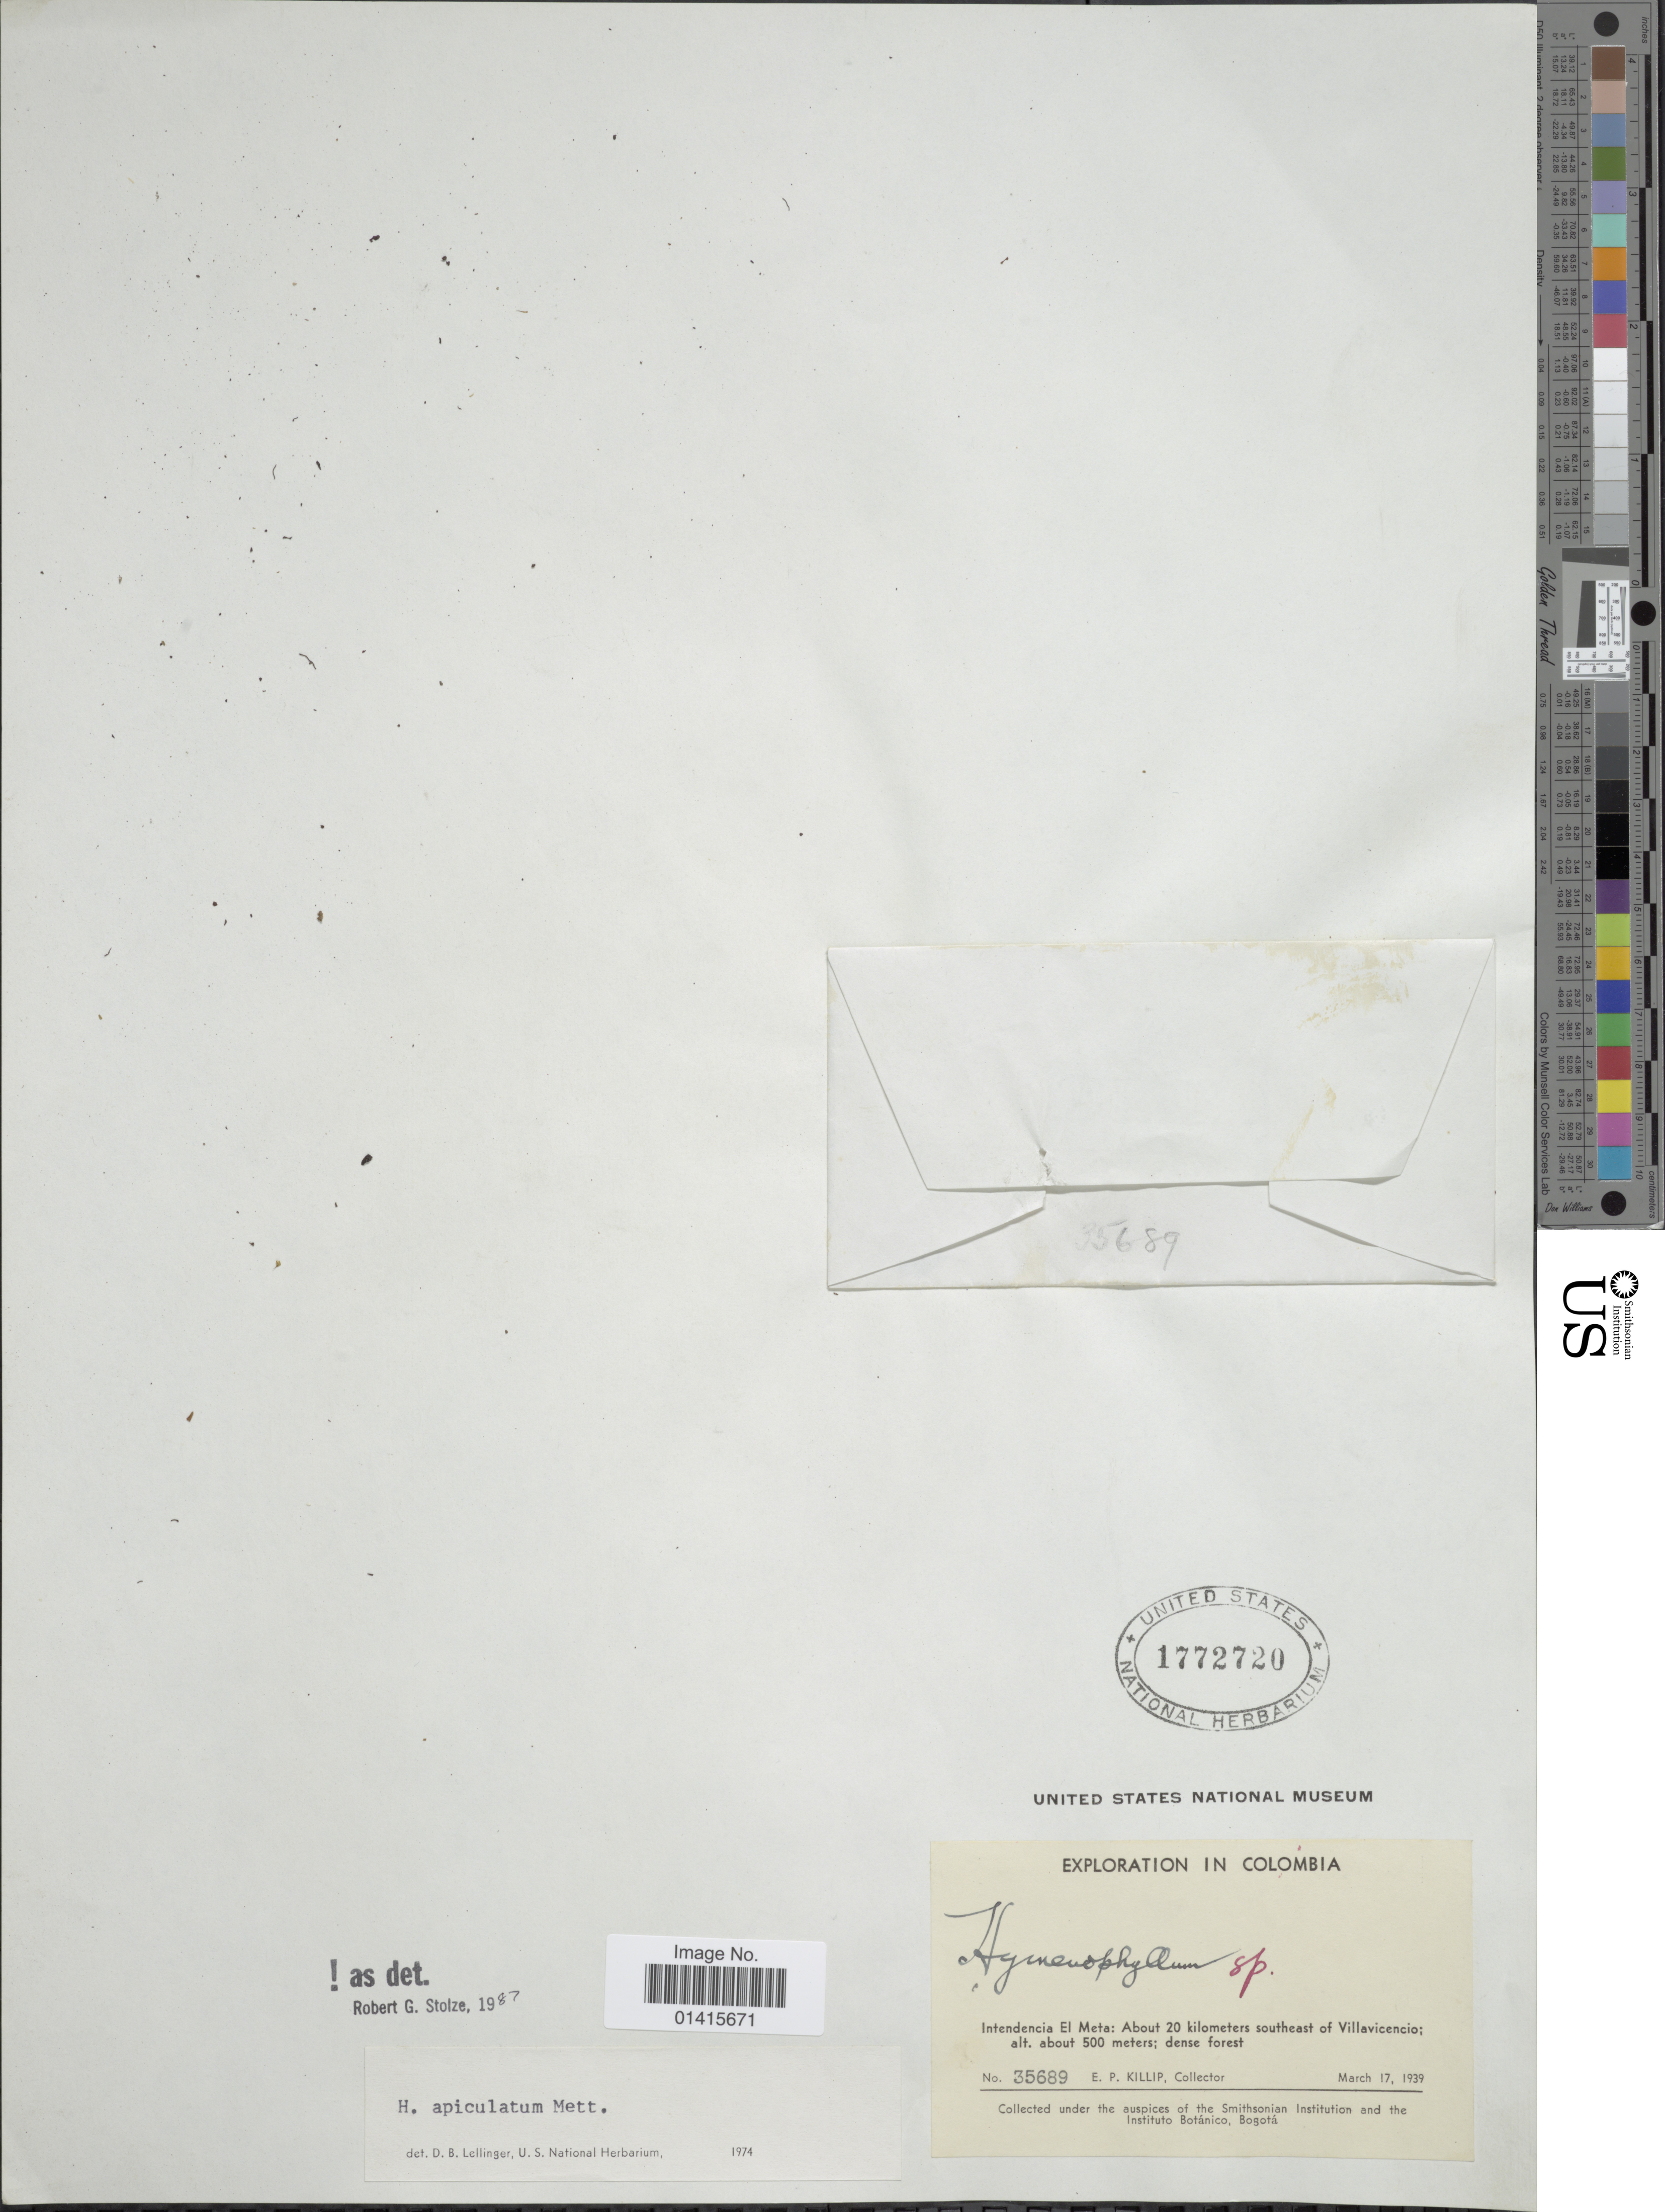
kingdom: Plantae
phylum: Tracheophyta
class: Polypodiopsida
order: Hymenophyllales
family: Hymenophyllaceae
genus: Hymenophyllum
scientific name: Hymenophyllum apiculatum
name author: Mett. ex Kuhn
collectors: E. P. Killip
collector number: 35689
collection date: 1939-03-17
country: Colombia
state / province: Meta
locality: Intendencia El Meta: about 20kilometers southeast of Villavicencio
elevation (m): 500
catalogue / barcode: US 1772720